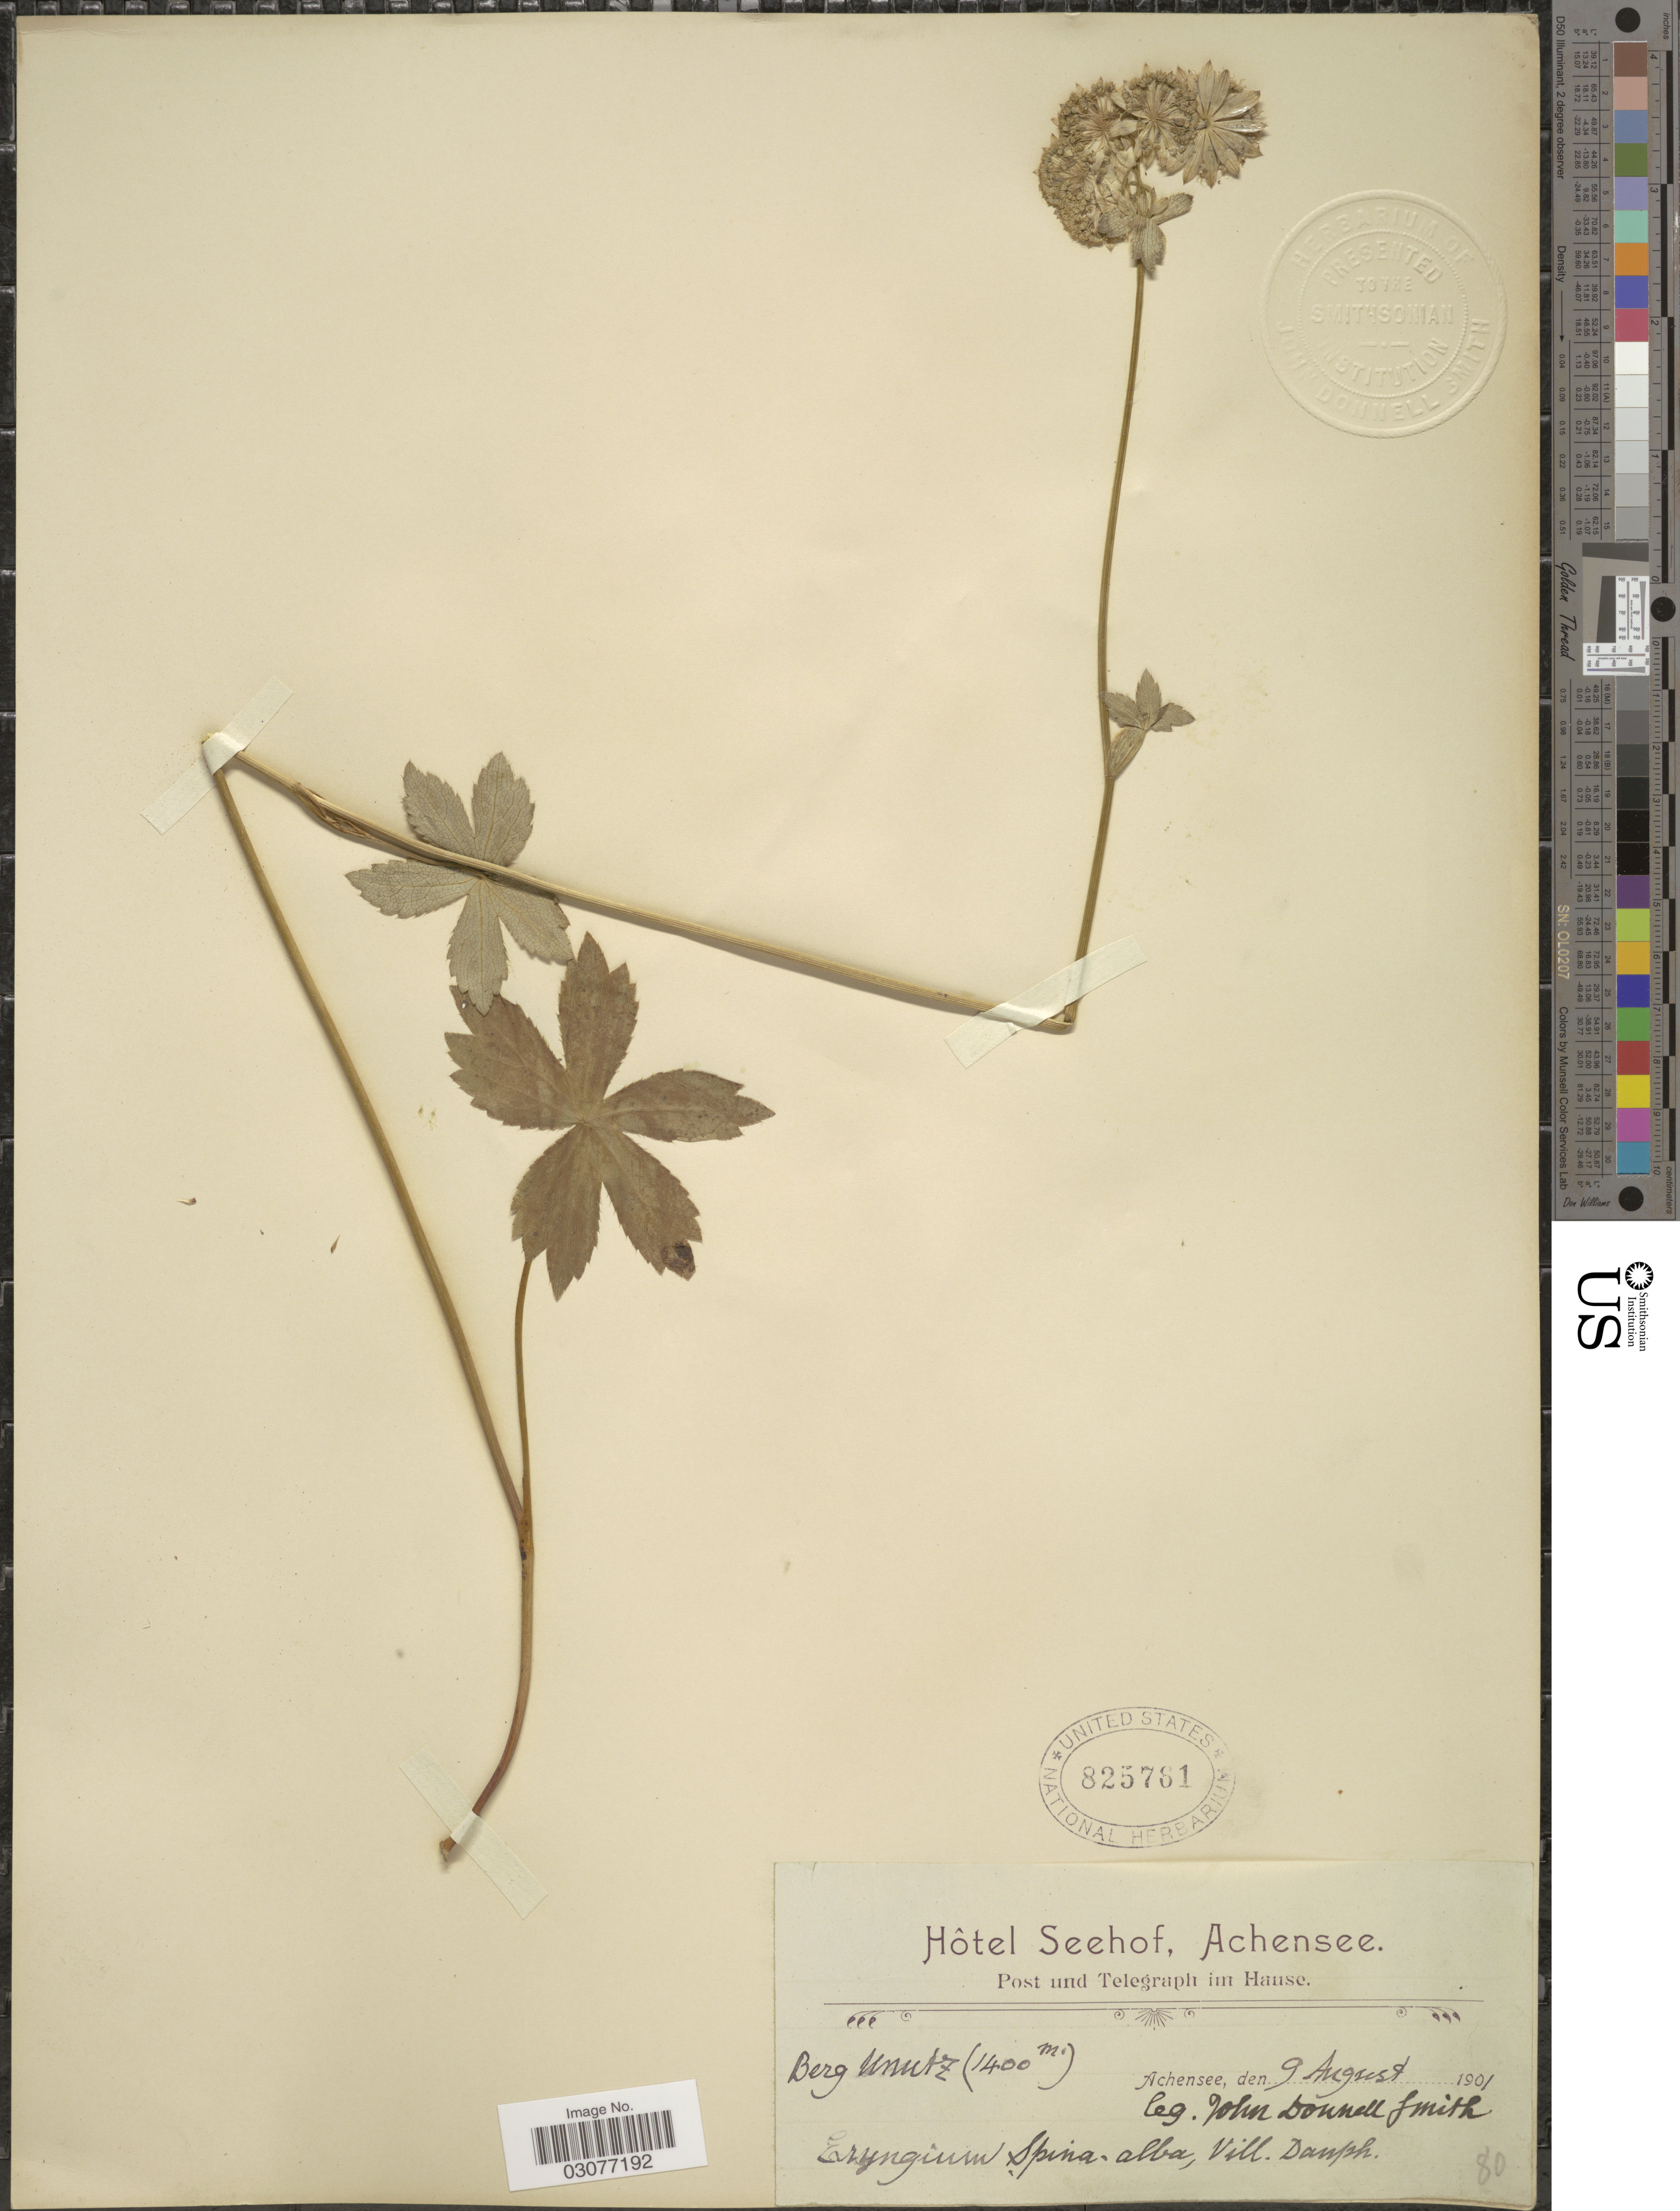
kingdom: Plantae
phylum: Tracheophyta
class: Magnoliopsida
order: Apiales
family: Apiaceae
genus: Eryngium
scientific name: Eryngium spinalba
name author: Vill.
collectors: J. Donnell Smith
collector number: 80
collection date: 1901-08-09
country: Austria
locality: Berg Unutz.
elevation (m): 1400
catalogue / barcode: US 825761